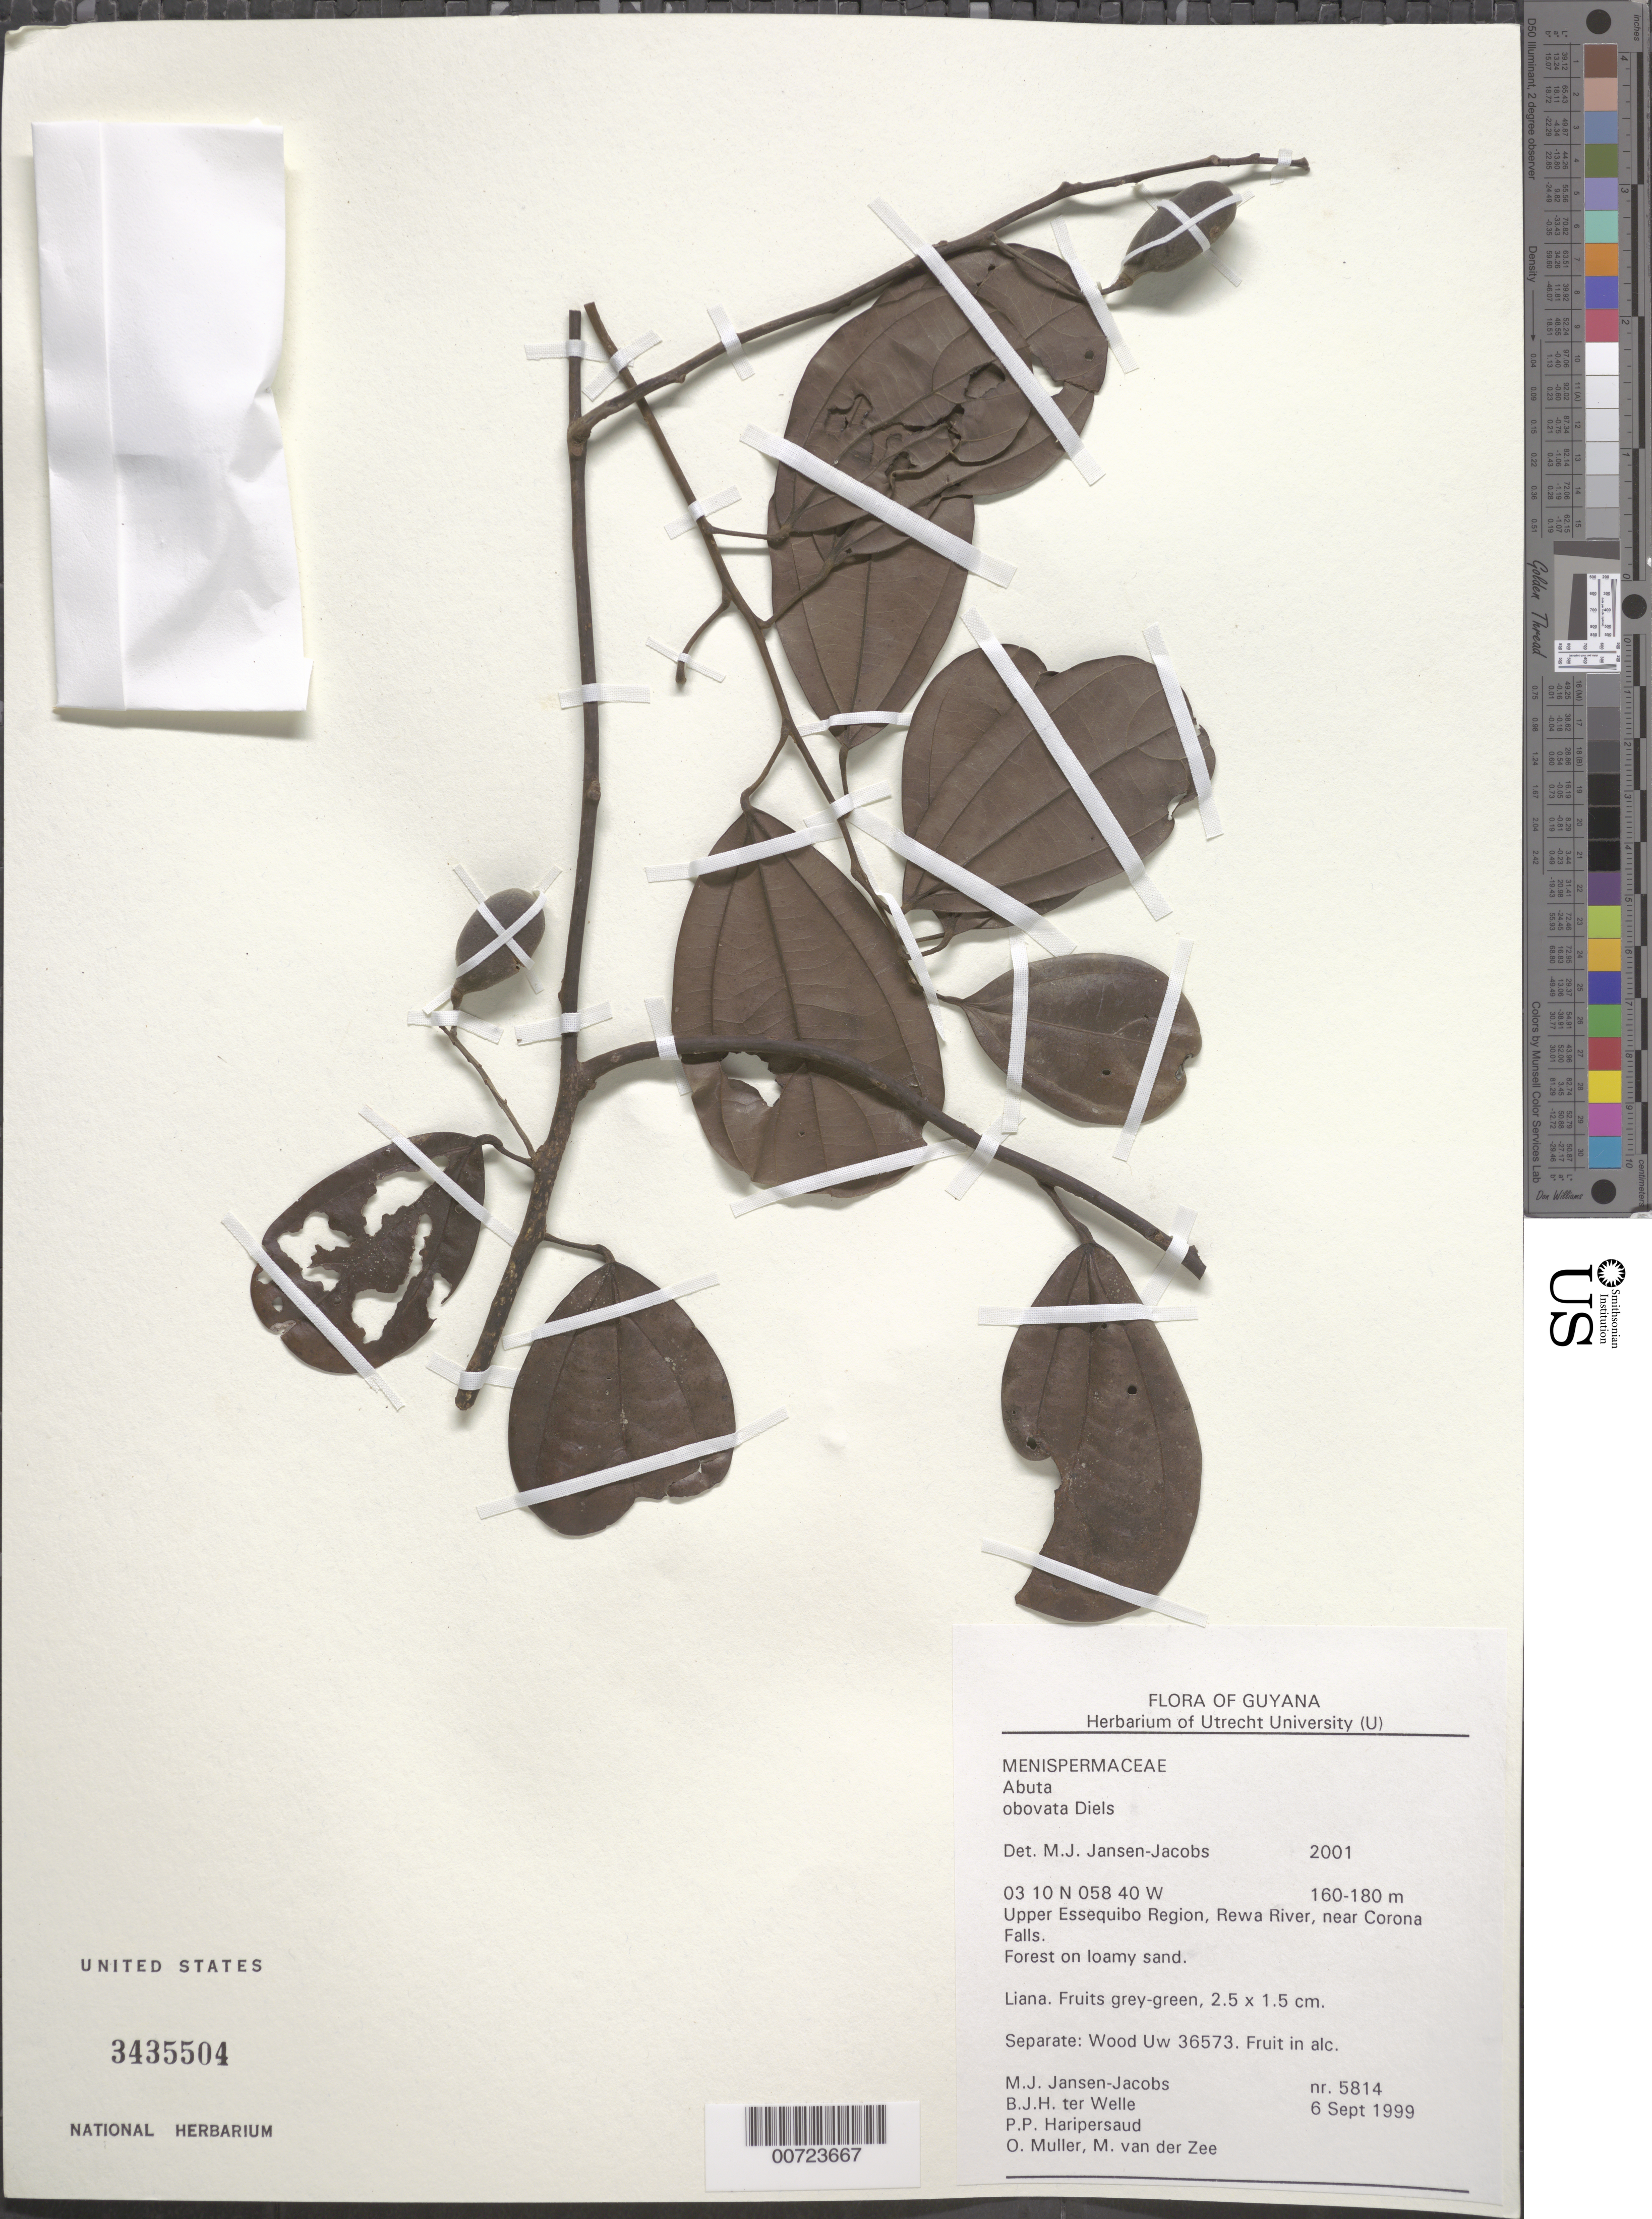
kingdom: Plantae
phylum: Tracheophyta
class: Magnoliopsida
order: Ranunculales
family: Menispermaceae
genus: Abuta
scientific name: Abuta obovata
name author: Diels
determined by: Jansen-Jacobs, M. J., (U), Nationaal Herbarium Nederland, Utrecht University branch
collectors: M. J. Jansen-Jacobs, B. Welle, P. Haripersaud, O. Muller & M. van der Zee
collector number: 5814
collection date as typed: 6-Sep-99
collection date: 1999-09-06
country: Guyana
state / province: U. Takutu-U. Essequibo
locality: Rewa River, near Corona Falls, Upper Essequibo Region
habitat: Forest on loamy sand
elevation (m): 160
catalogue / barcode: US 3435504